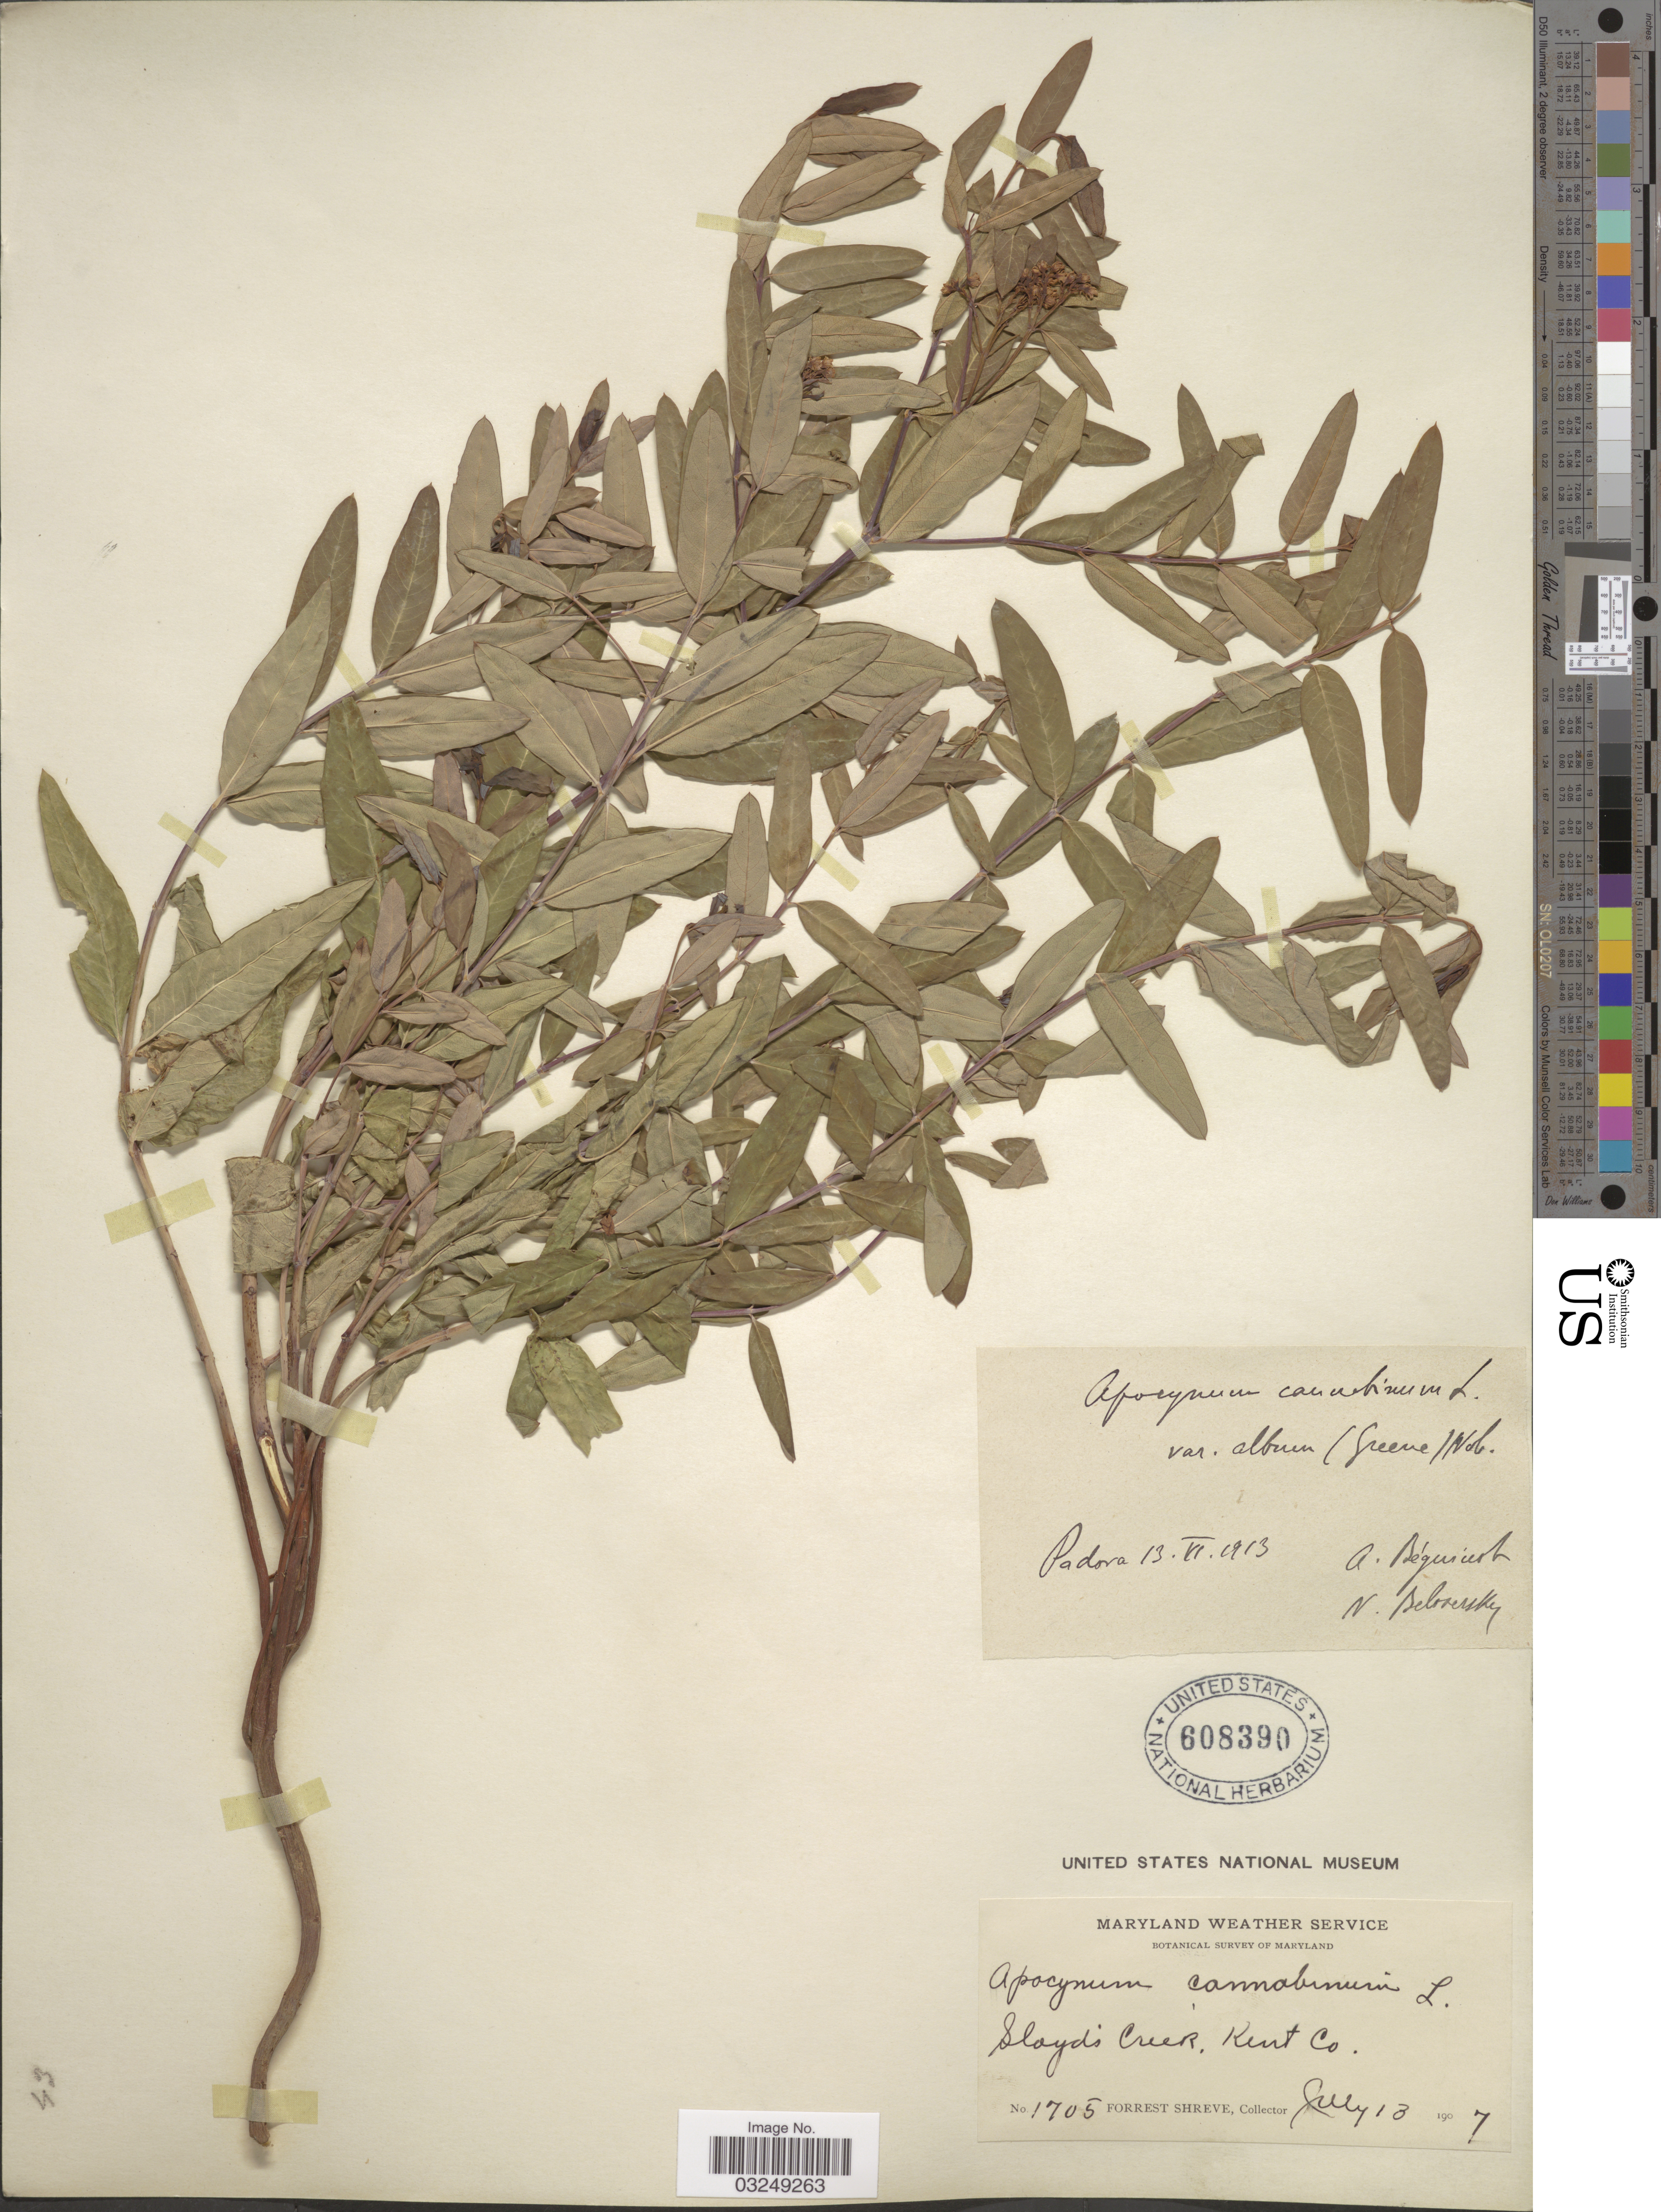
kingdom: Plantae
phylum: Tracheophyta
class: Magnoliopsida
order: Gentianales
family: Apocynaceae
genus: Apocynum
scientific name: Apocynum album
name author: Greene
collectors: F. Shreve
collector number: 1705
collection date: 1907-07-13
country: United States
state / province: Maryland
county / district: Kent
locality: Sloyd's Creek, Kent Co.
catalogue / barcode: US 608390